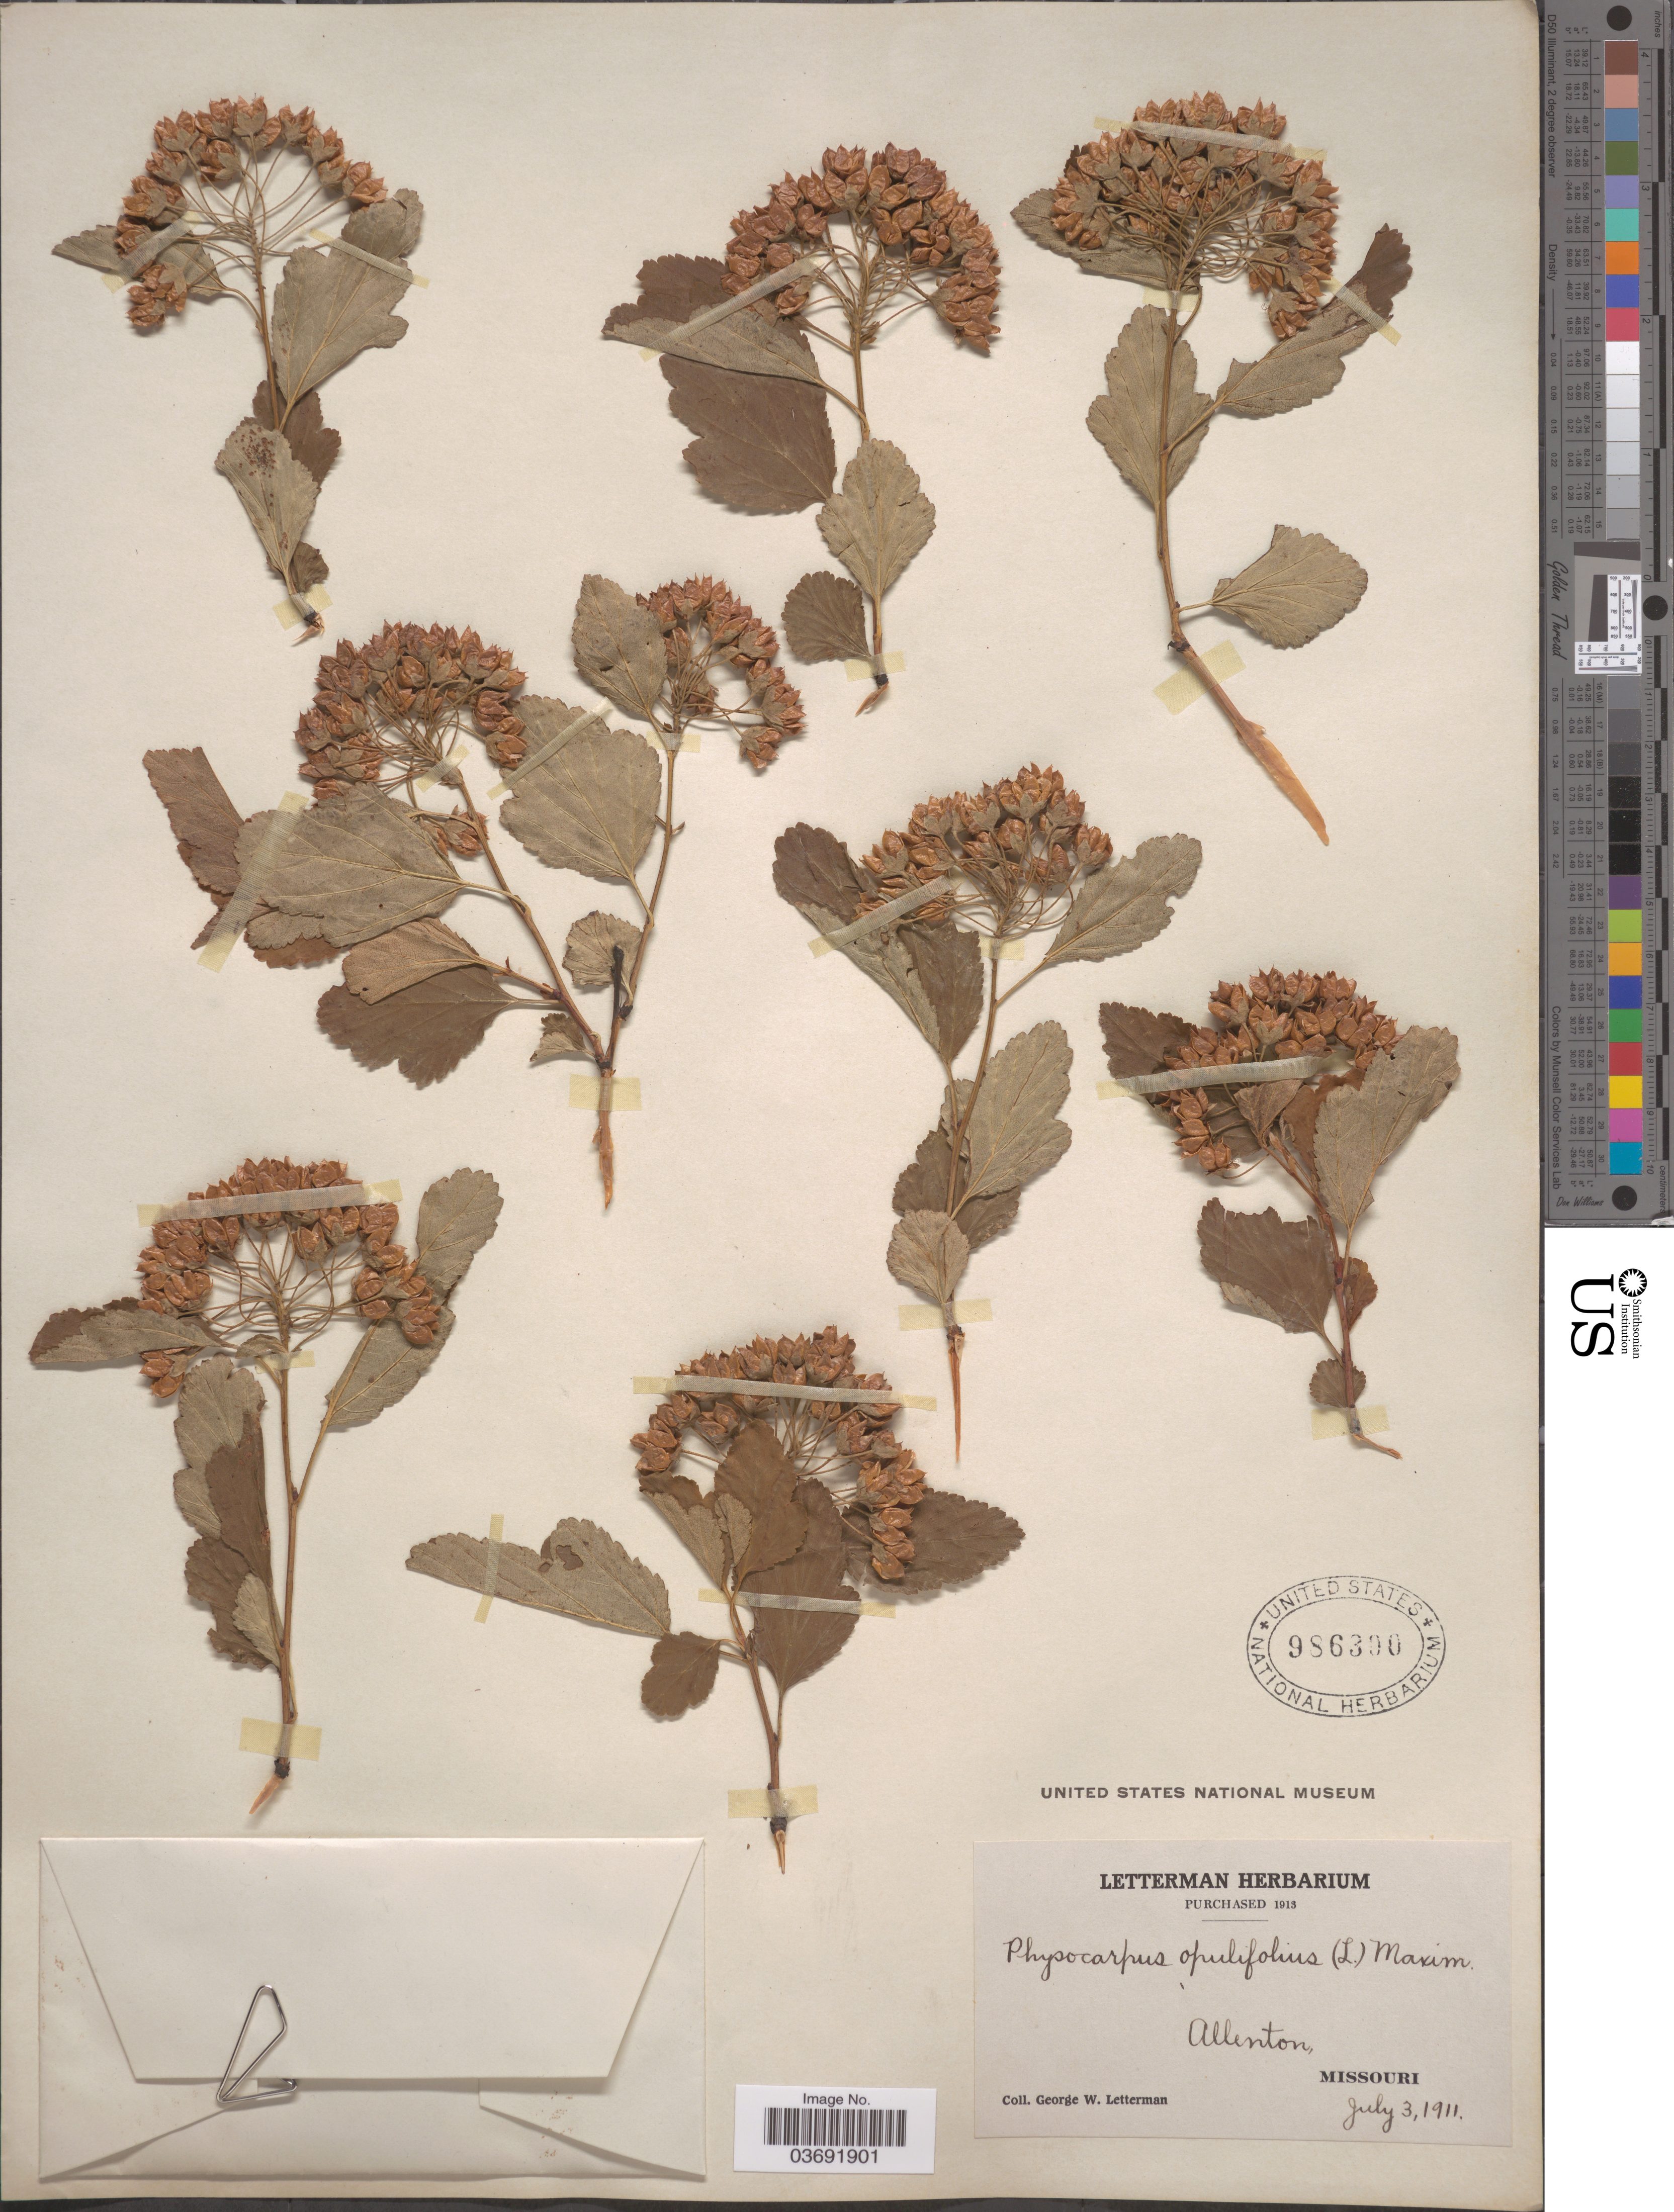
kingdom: Plantae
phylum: Tracheophyta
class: Magnoliopsida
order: Rosales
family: Rosaceae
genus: Physocarpus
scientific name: Physocarpus opulifolius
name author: (L.) Maxim.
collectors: G. W. Letterman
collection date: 1911-07-03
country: United States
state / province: Missouri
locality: Allenton.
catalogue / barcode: US 986300